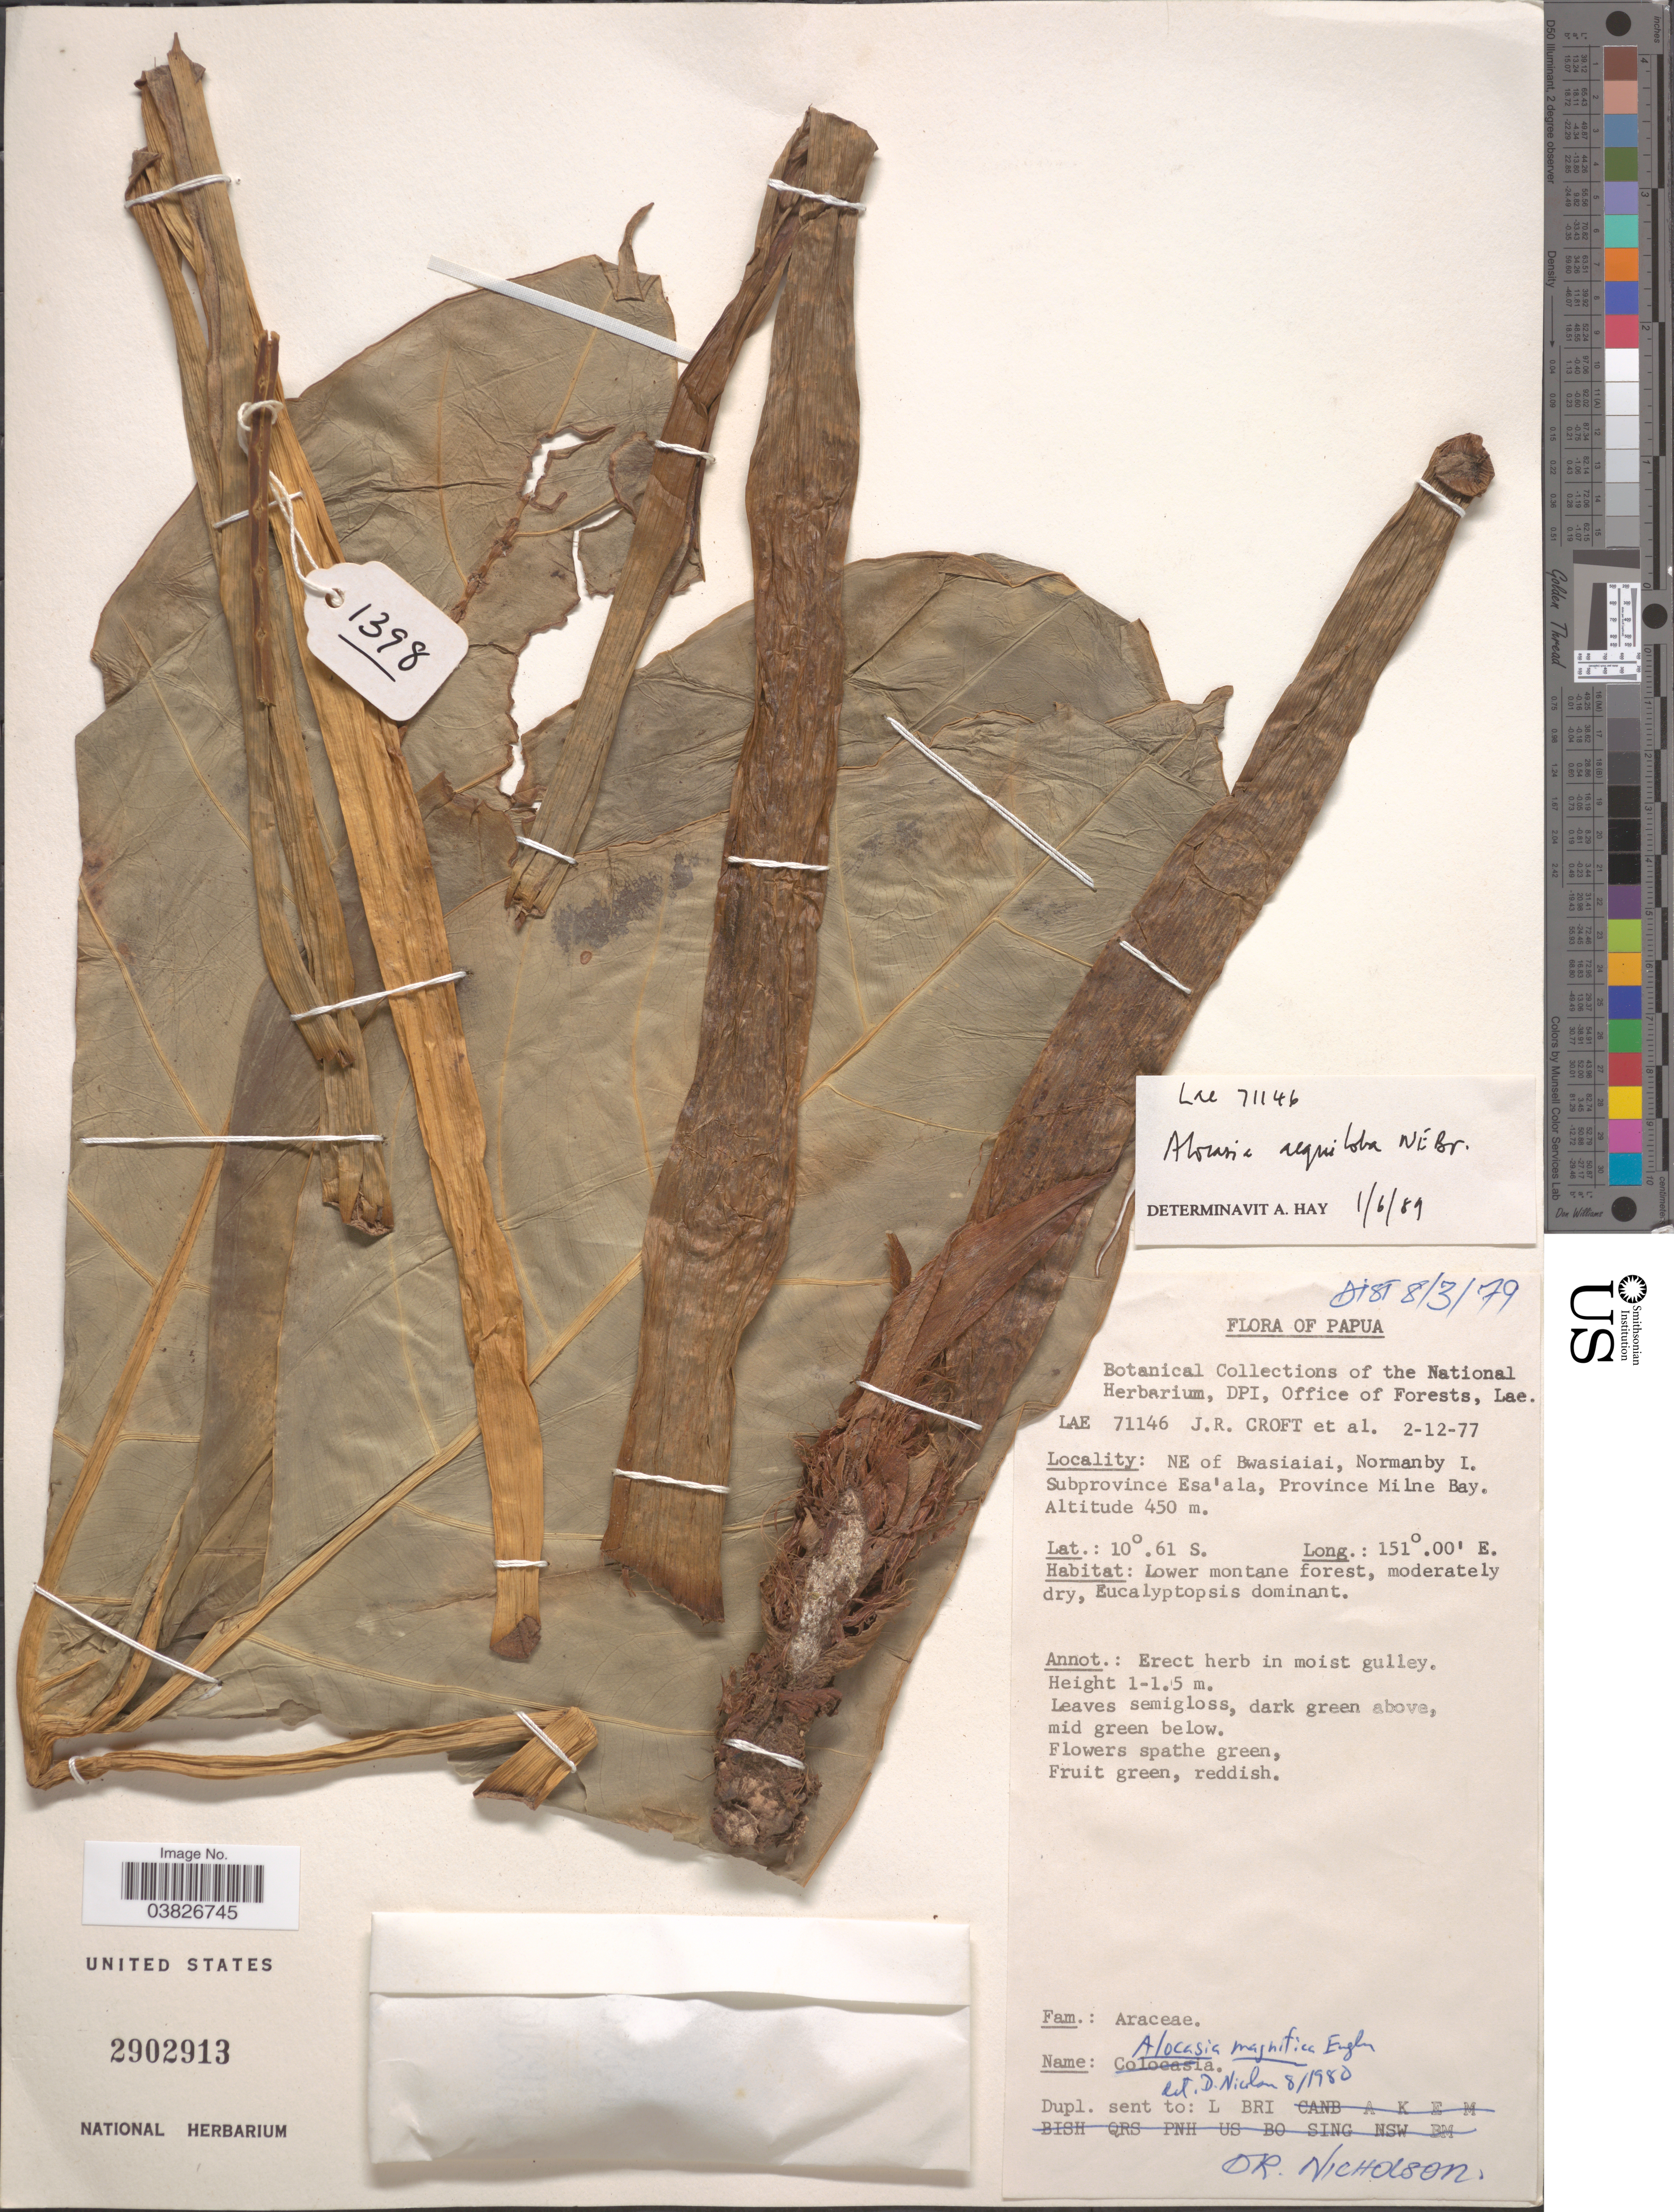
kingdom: Plantae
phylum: Tracheophyta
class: Liliopsida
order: Alismatales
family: Araceae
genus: Alocasia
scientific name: Alocasia aequiloba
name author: N.E. Br.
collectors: J. R. Croft & et al.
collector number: LAE 71146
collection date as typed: Transcribed d/m/y: 2/12/77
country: Papua New Guinea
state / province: Milne Bay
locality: Papua. NE of Bwasiaiai, Normanby I. Subprovince Esa'ala, Province Milne Bay.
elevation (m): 450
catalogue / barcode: US 2902913